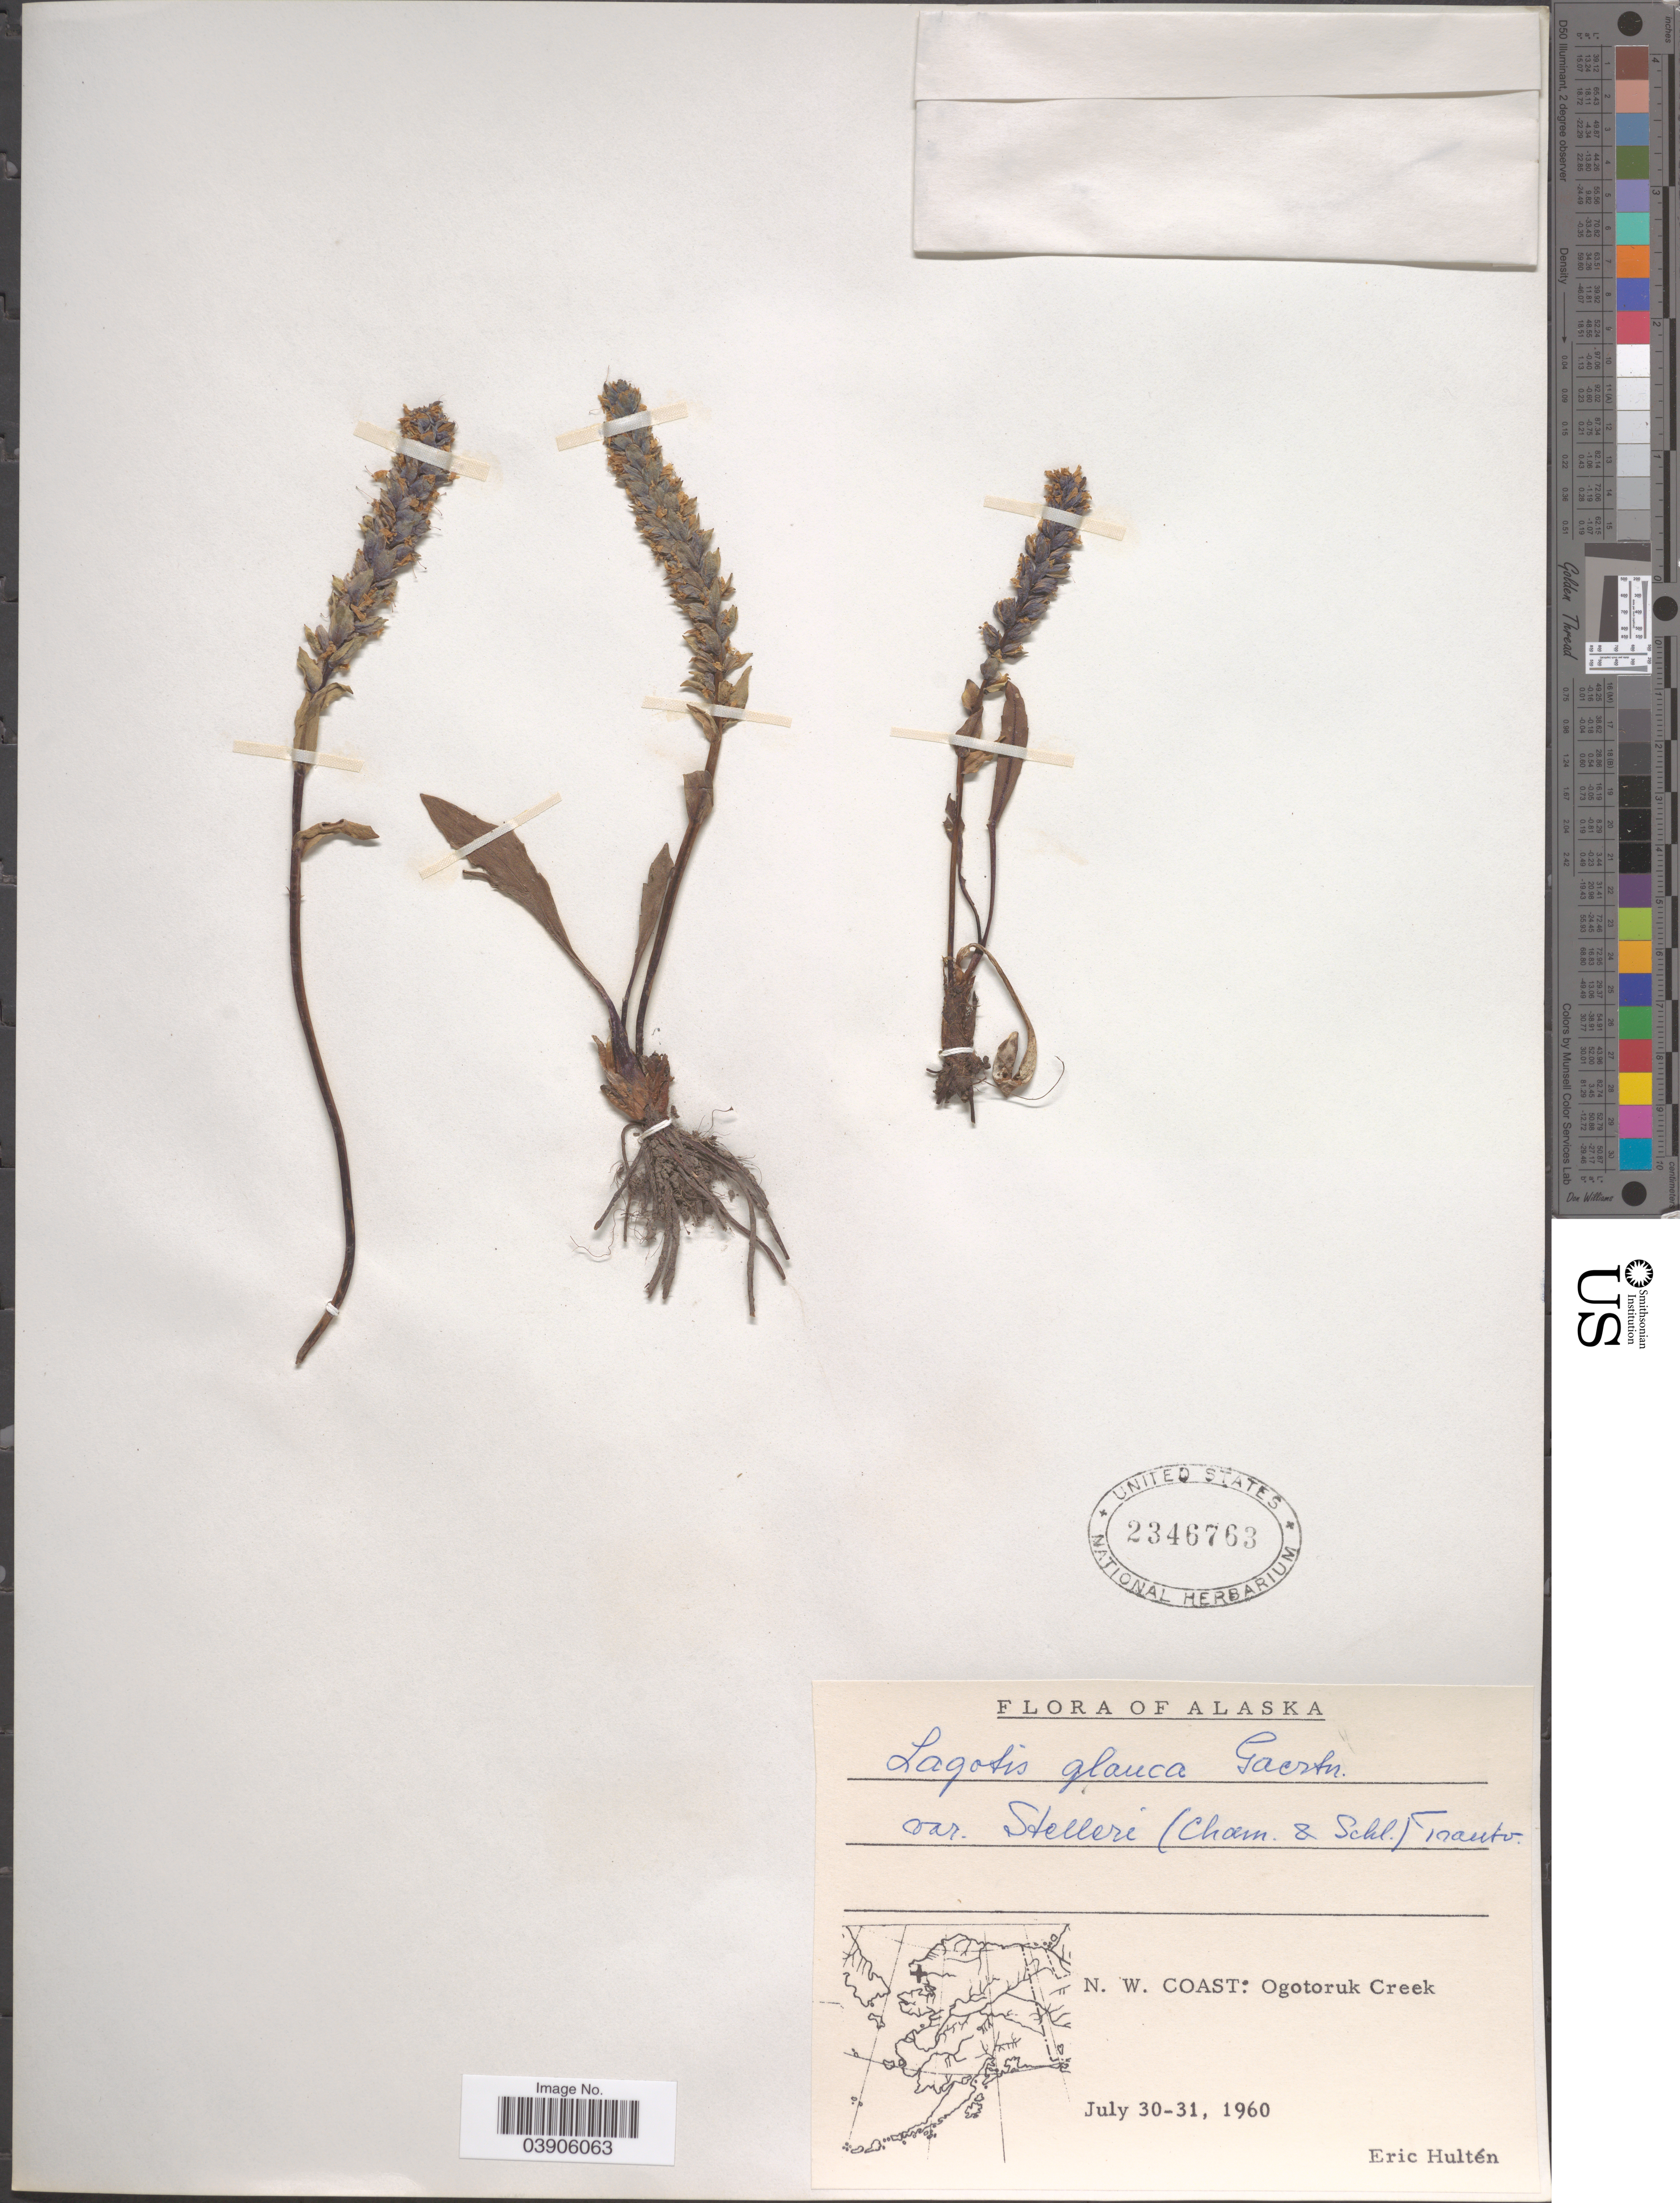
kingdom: Plantae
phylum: Tracheophyta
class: Magnoliopsida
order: Lamiales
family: Plantaginaceae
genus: Lagotis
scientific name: Lagotis glauca var. stelleri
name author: Trautv.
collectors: E. G. Hultén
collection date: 1960-07-30/1960-07-31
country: United States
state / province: Alaska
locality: N. W. Coast: Ogotoruk Creek.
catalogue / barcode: US 2346763